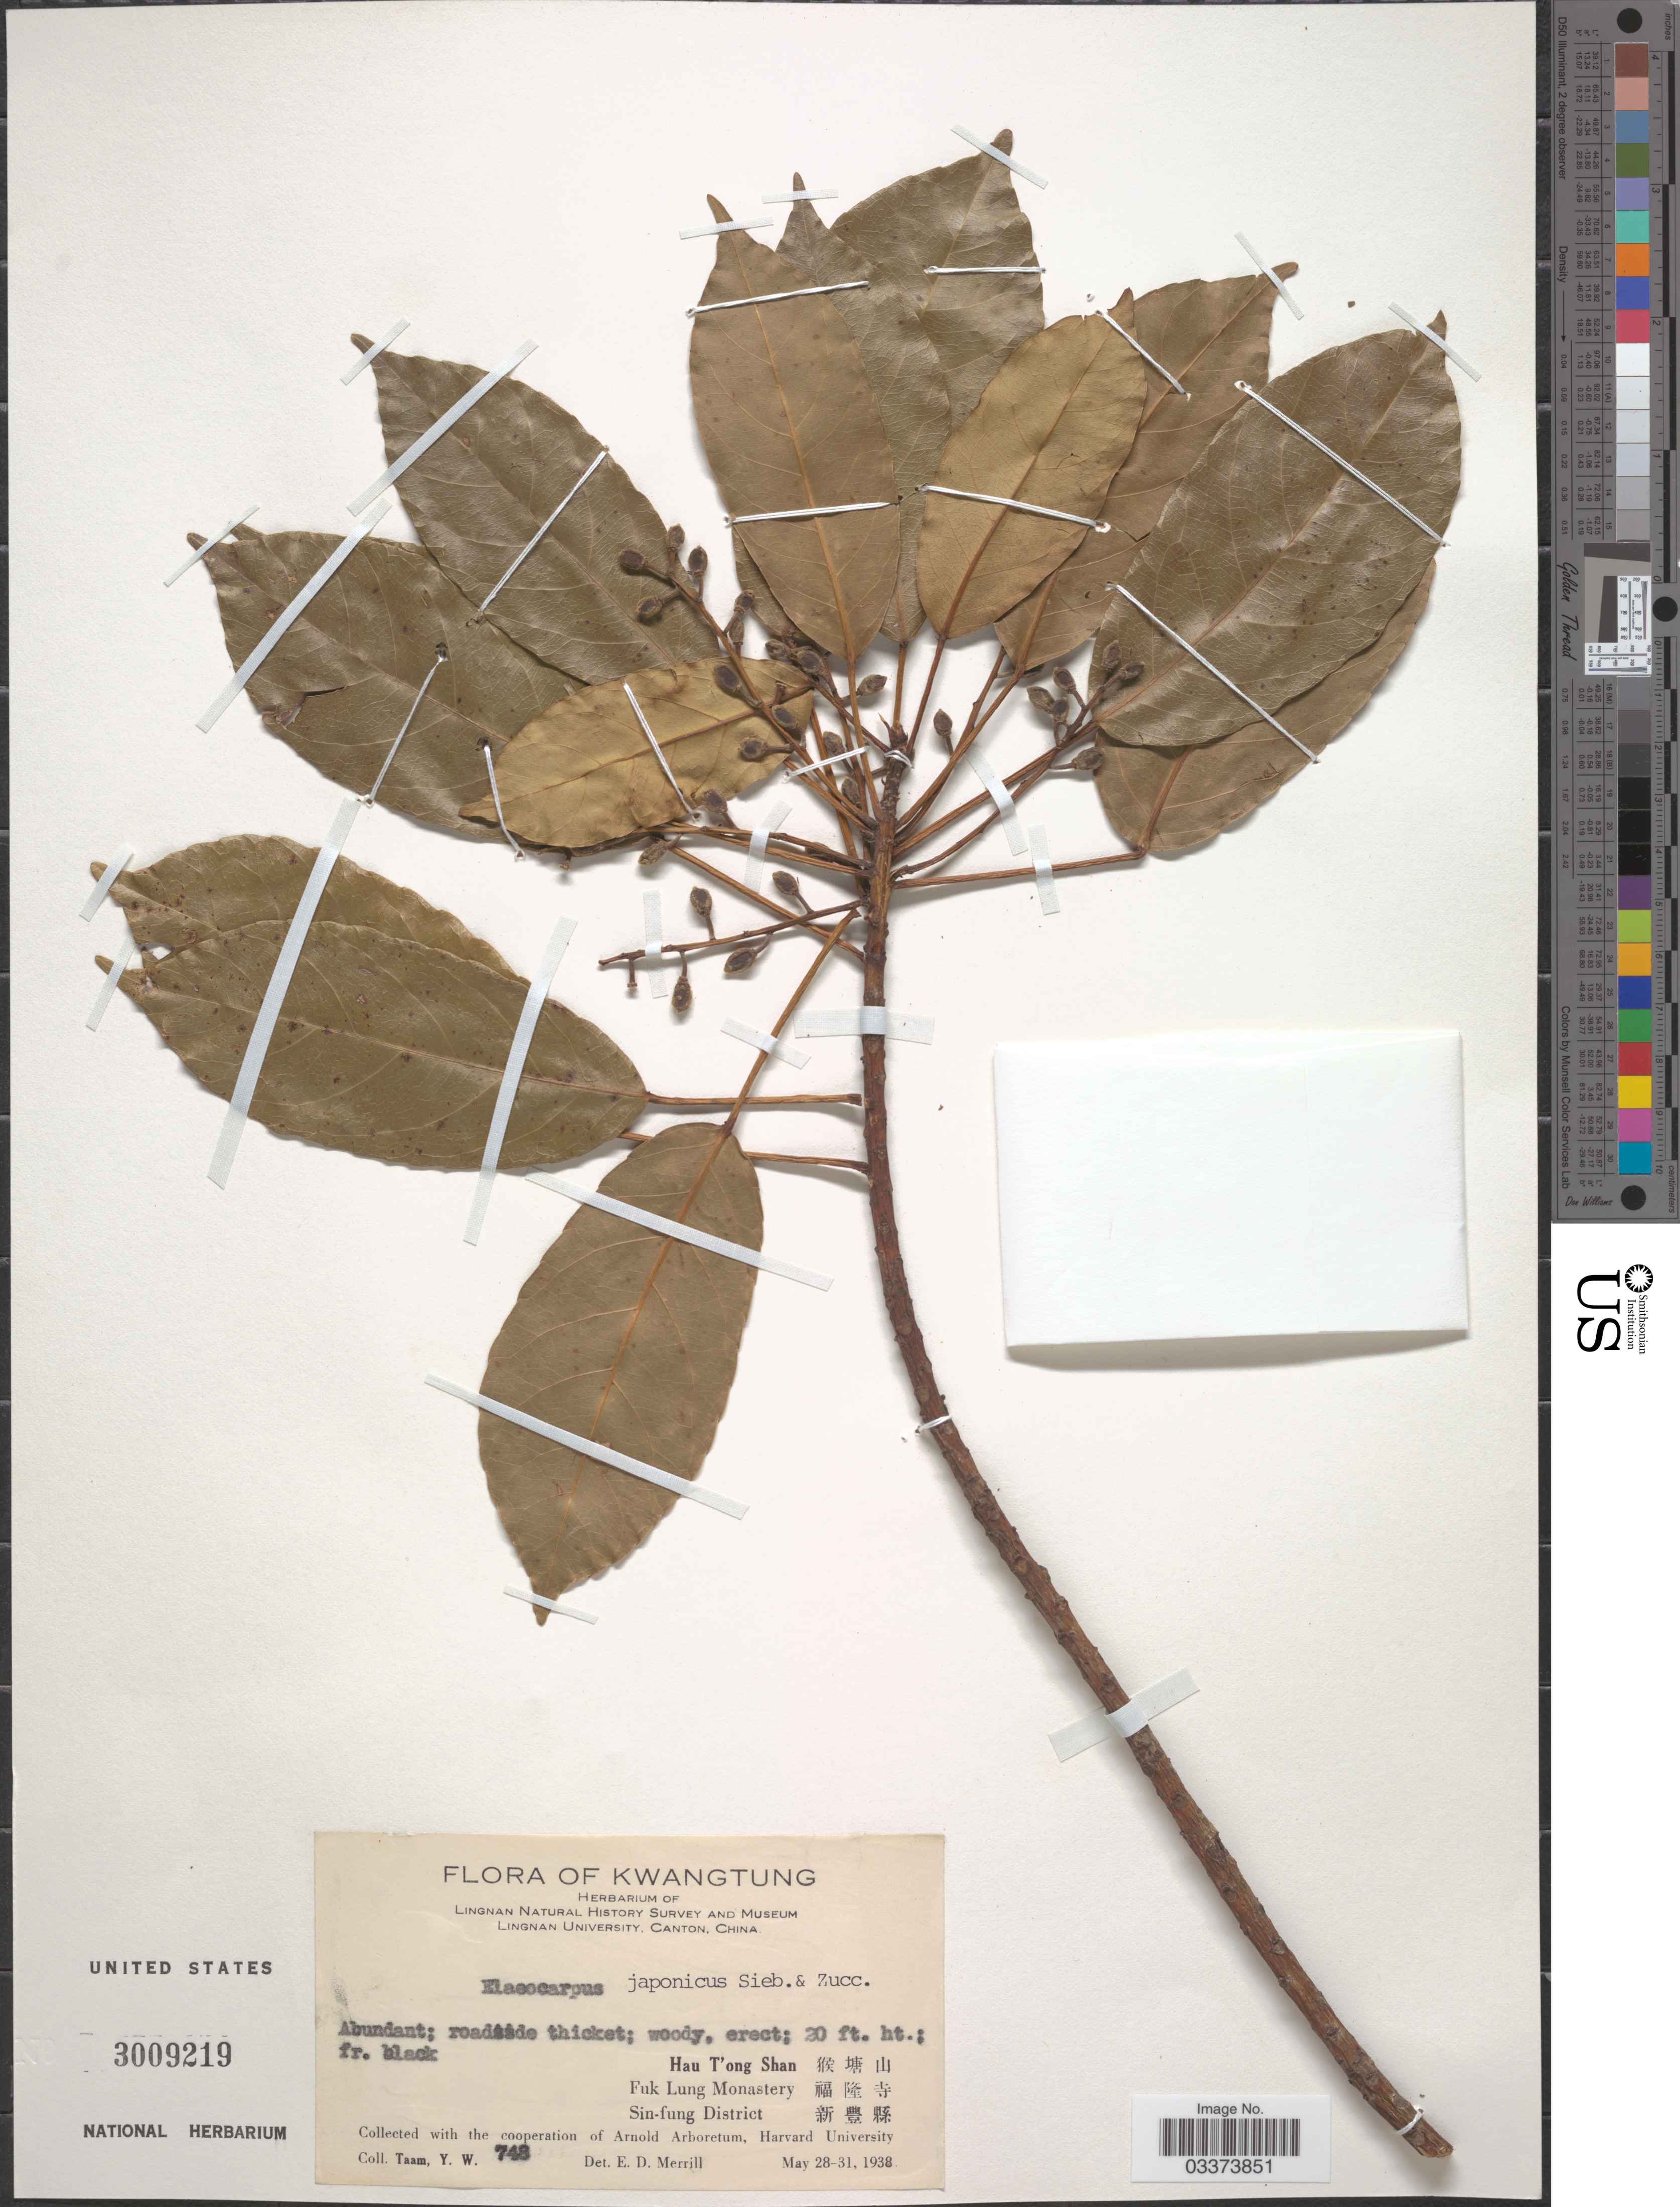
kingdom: Plantae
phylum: Tracheophyta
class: Magnoliopsida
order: Oxalidales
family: Elaeocarpaceae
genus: Elaeocarpus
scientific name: Elaeocarpus japonicus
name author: Siebold & Zucc.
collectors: Y. W. Taam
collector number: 748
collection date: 1938-05-28/1938-05-31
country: China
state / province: Guangdong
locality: Kwangtung, Hau T'ong Shan X, Fuk Lung Monastery X, Sin-fung District X.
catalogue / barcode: US 3009219